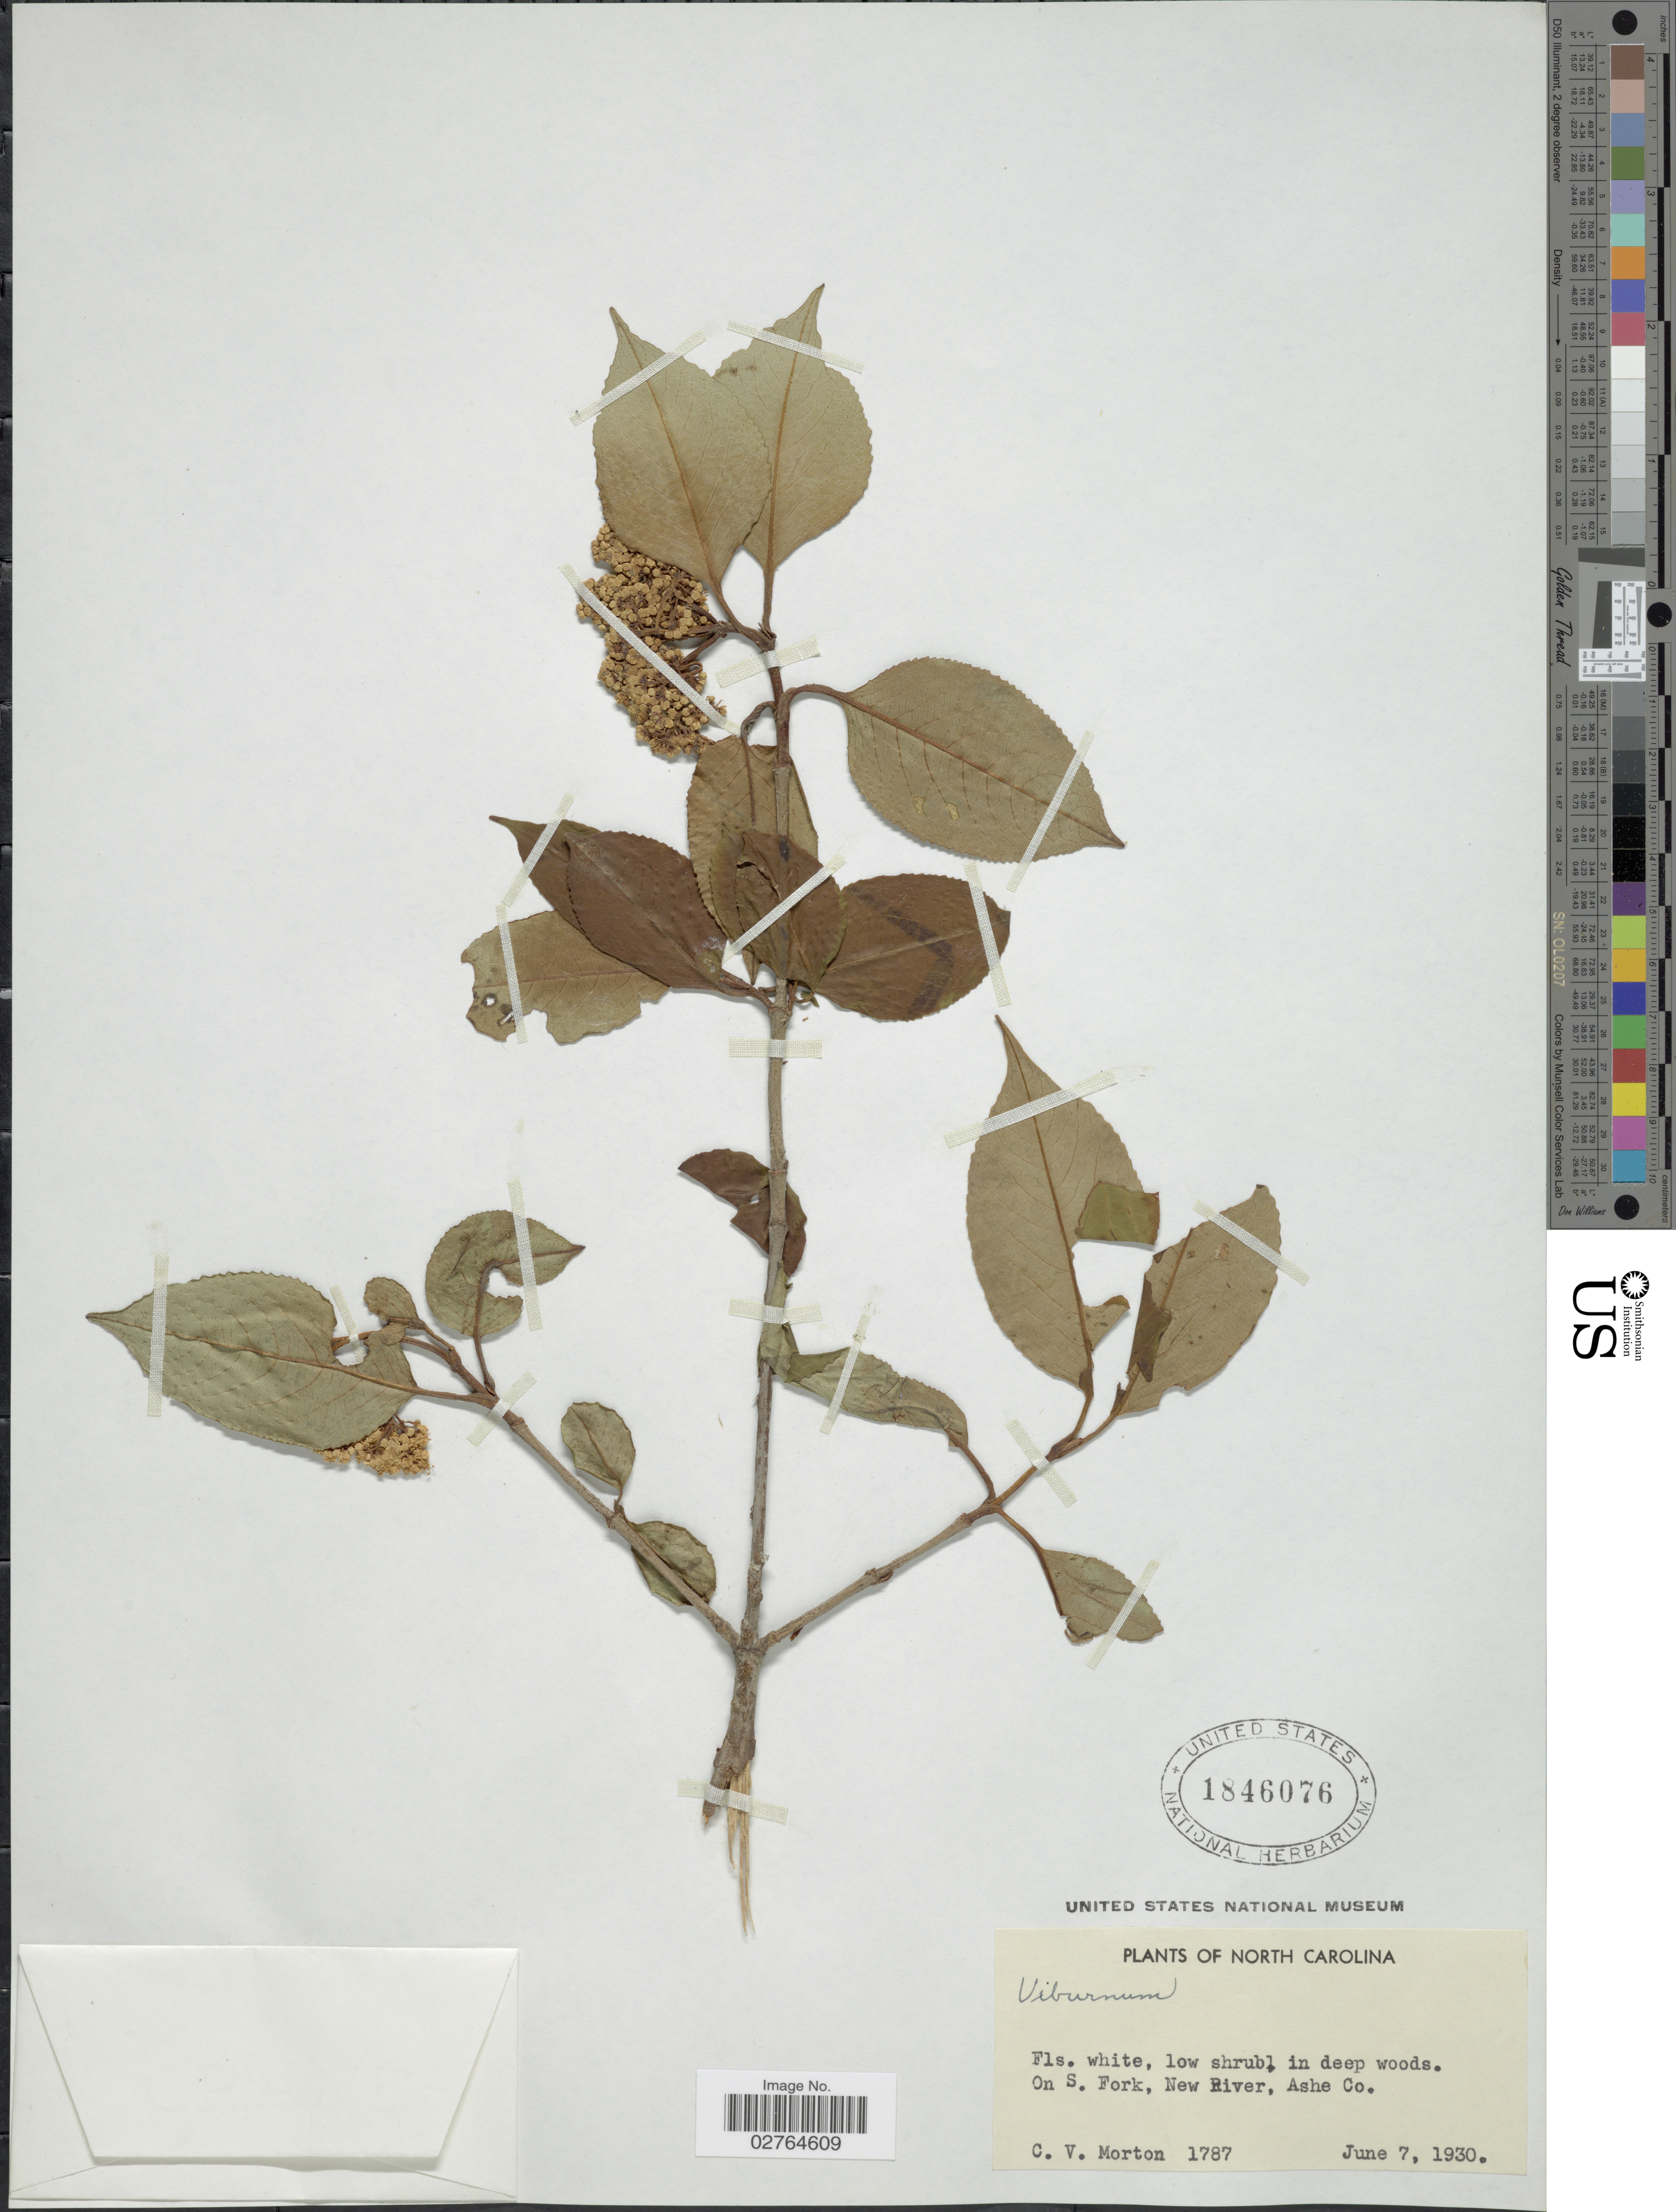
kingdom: Plantae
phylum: Tracheophyta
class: Magnoliopsida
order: Dipsacales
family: Viburnaceae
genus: Viburnum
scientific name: Viburnum sp.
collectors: C. V. Morton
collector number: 1787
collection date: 1930-06-07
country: United States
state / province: North Carolina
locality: On S. Fork, New River, Ashe Co.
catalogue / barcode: US 1846076